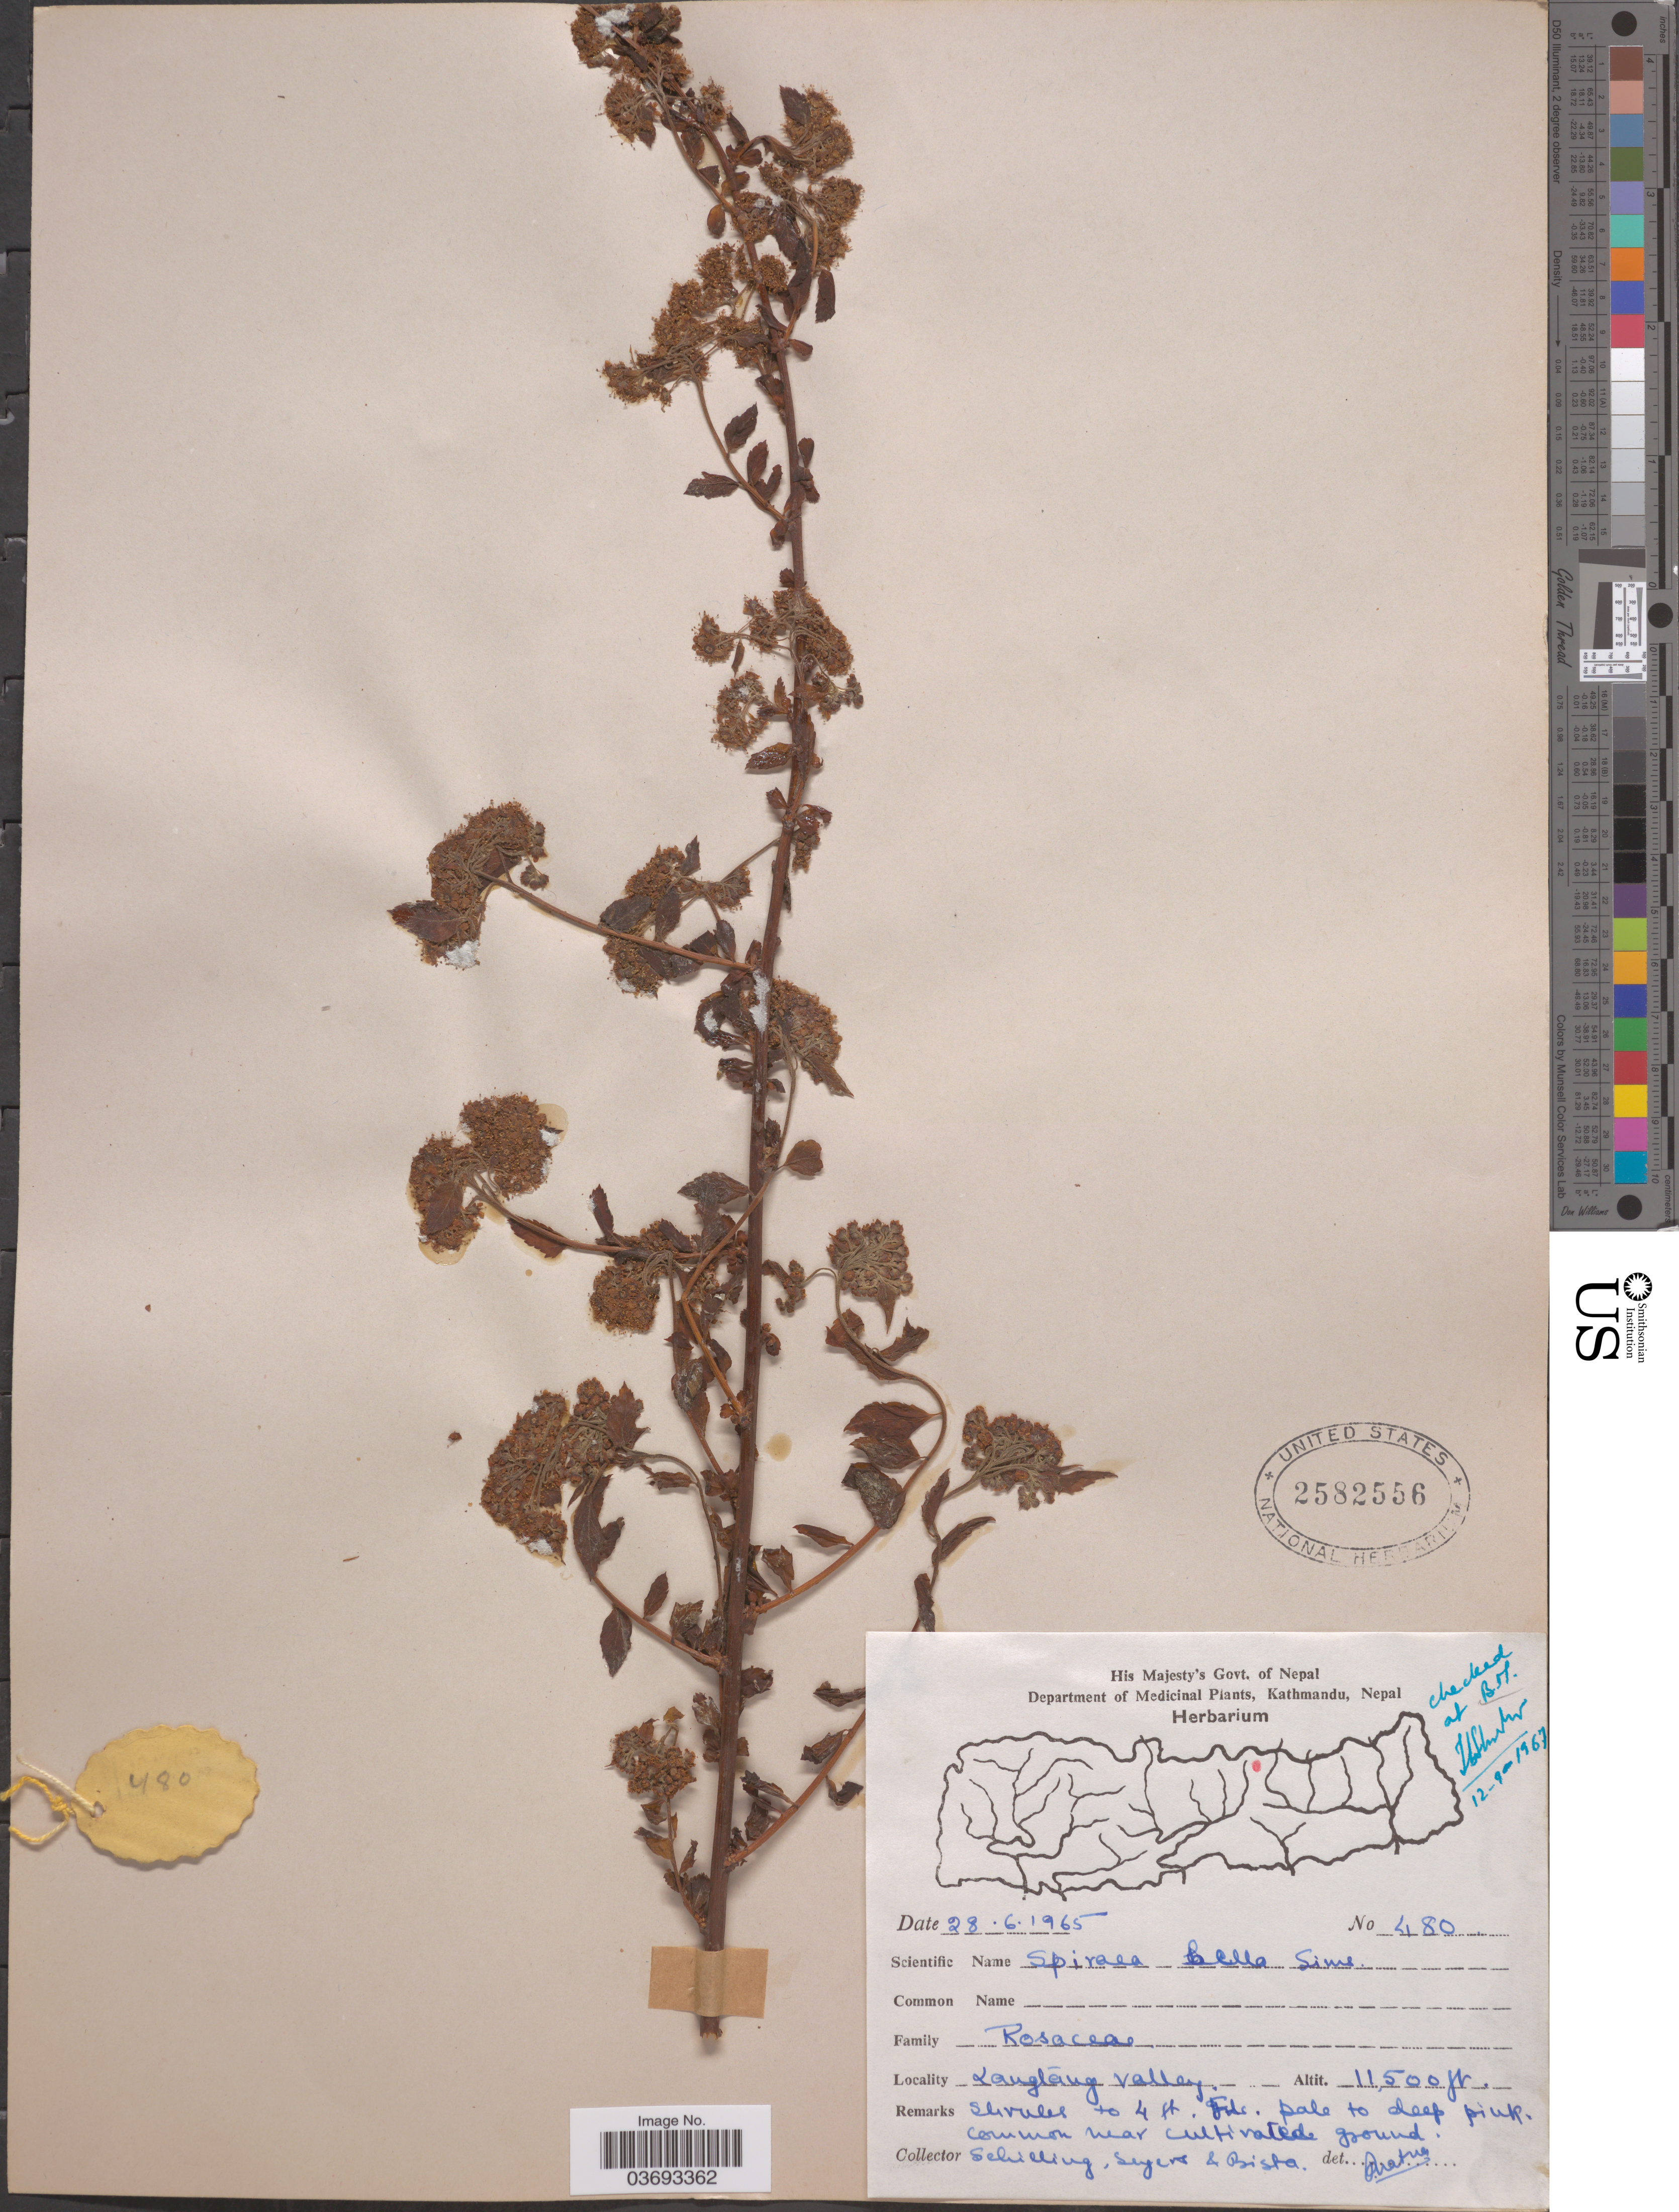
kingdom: Plantae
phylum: Tracheophyta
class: Magnoliopsida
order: Rosales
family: Rosaceae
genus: Spiraea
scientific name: Spiraea bella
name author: Sims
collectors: Schilling, --, Seyers & -. Bista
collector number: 480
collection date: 1965-06-28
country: Nepal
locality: Langtang Valley.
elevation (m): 3505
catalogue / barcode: US 2582556